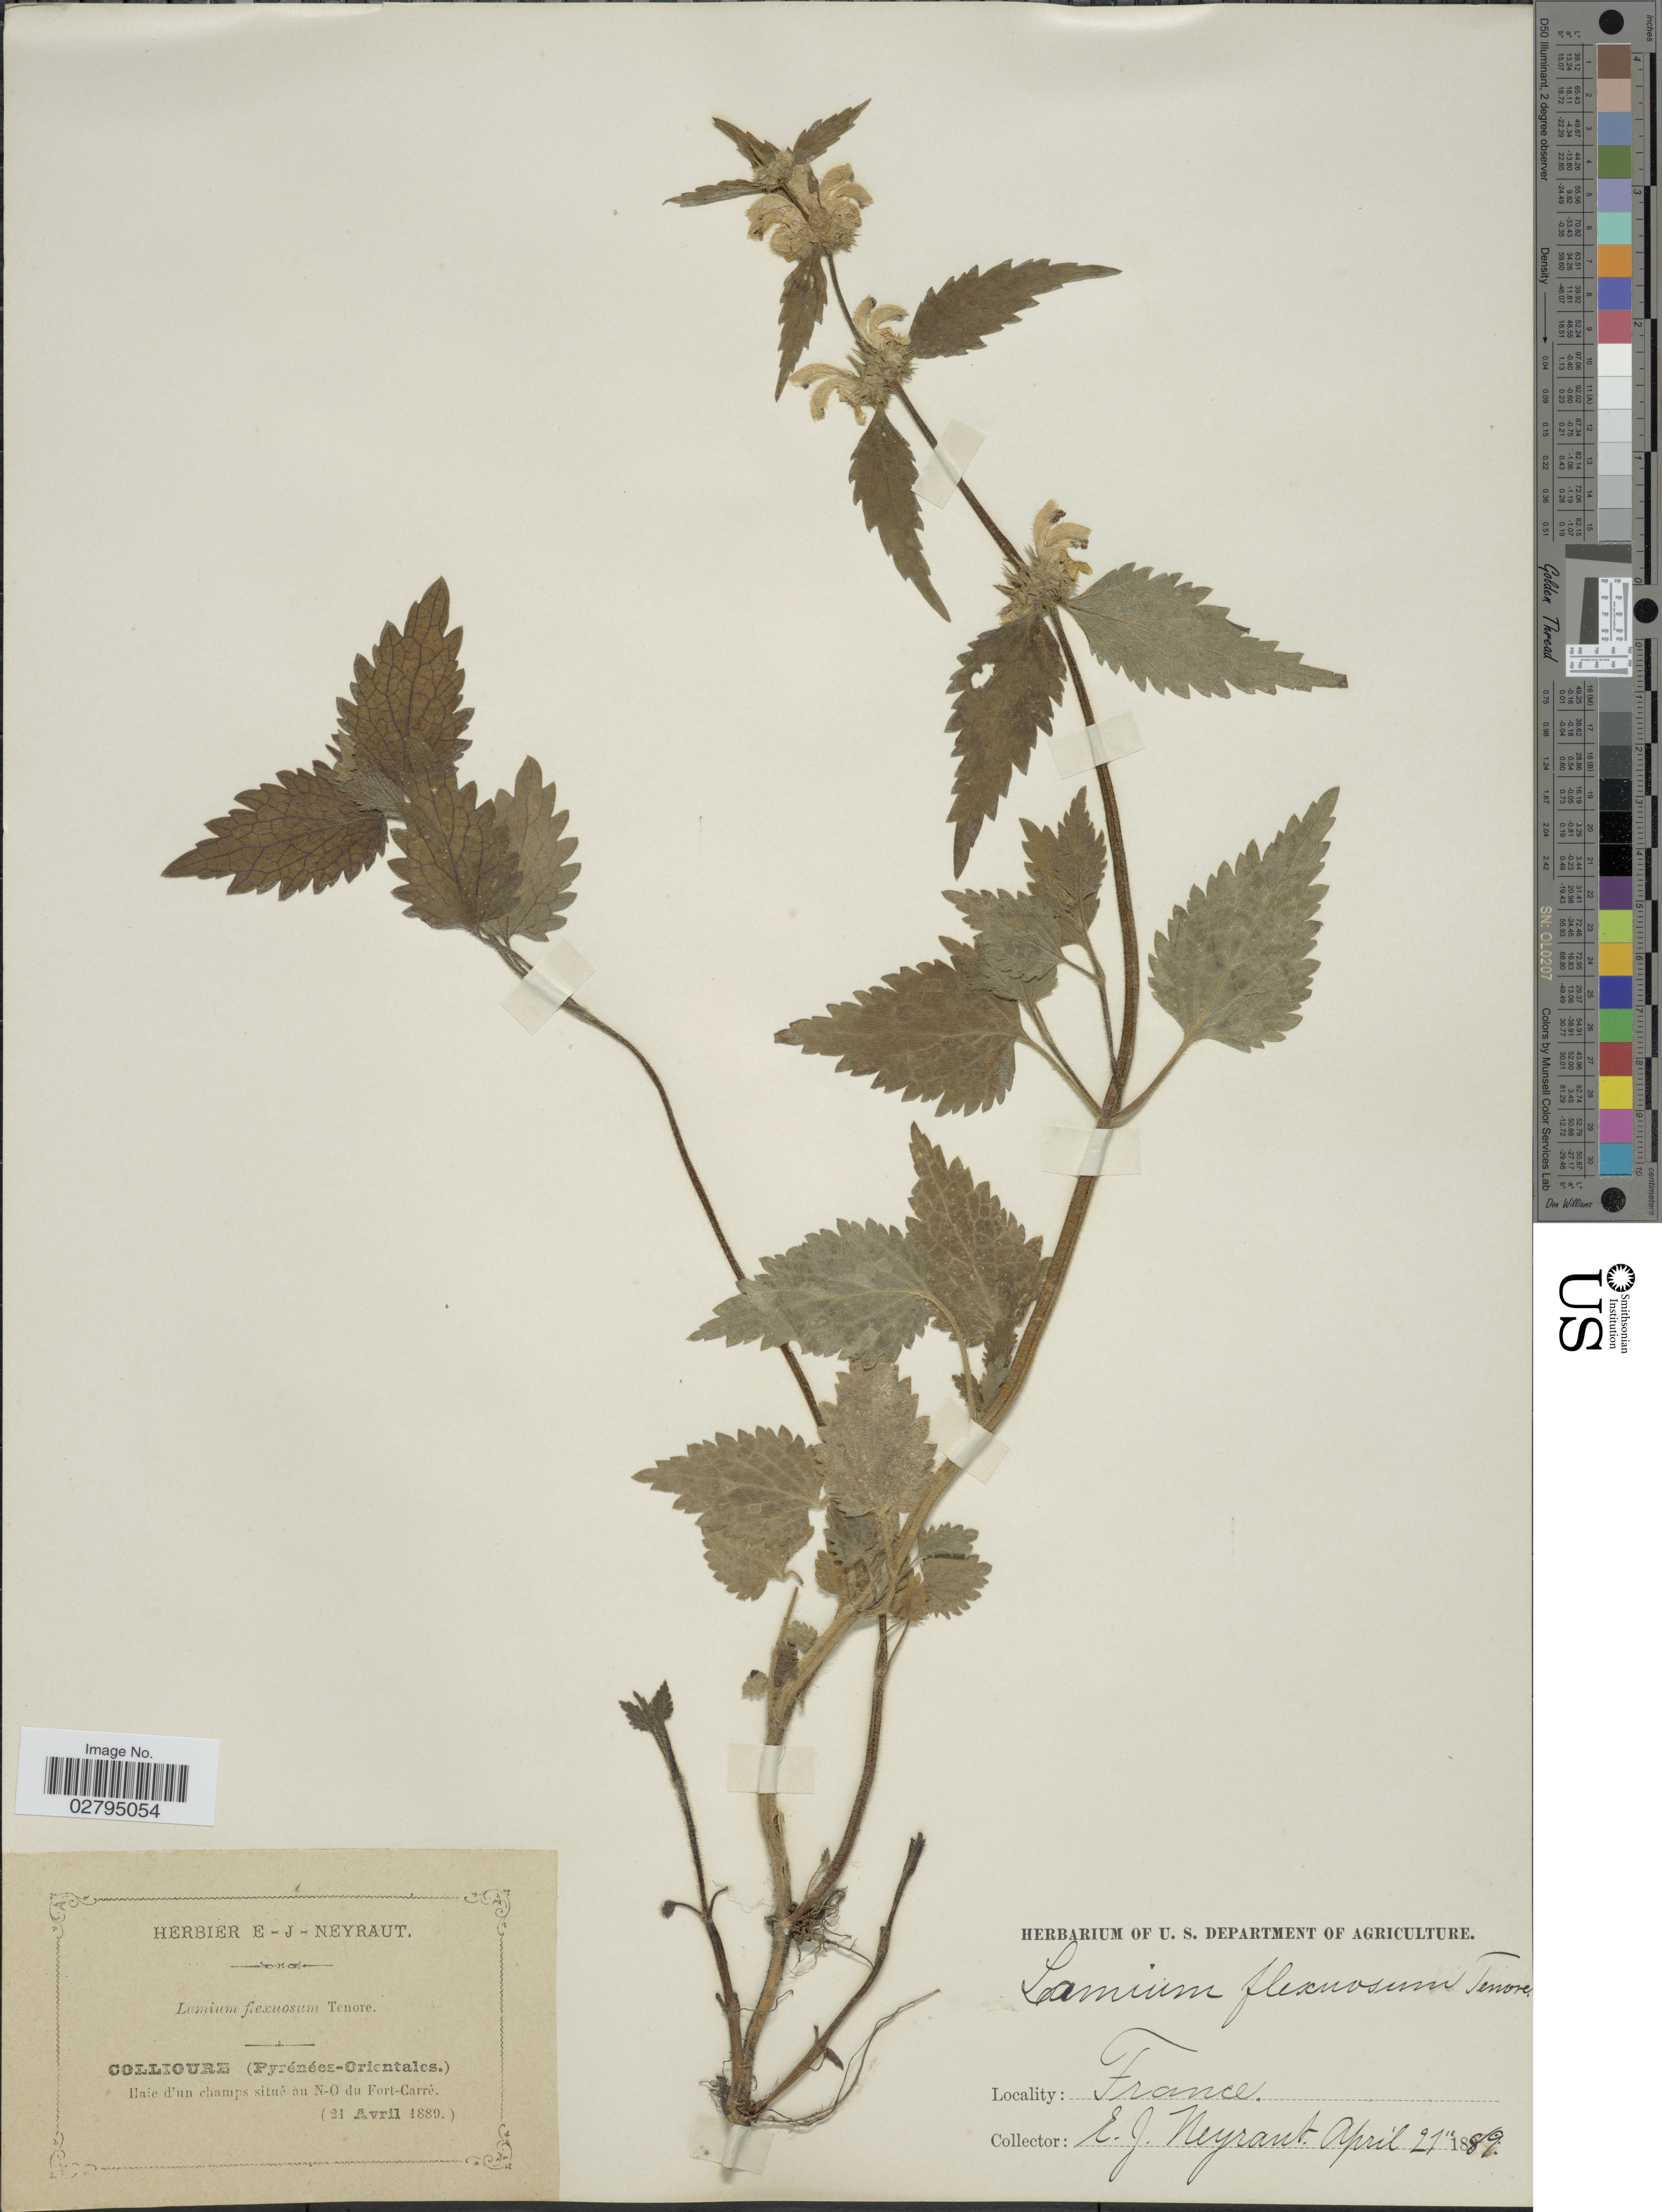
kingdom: Plantae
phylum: Tracheophyta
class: Magnoliopsida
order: Lamiales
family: Lamiaceae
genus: Lamium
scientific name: Lamium flexuosum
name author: Ten.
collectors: E. Neyraut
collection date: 1889-04-21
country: France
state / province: Occitanie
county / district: Pyrénées-Orientales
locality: Collioure (Pyrénées-Orientales). Haie d'un champs situé au N-O du Fort-Carré.